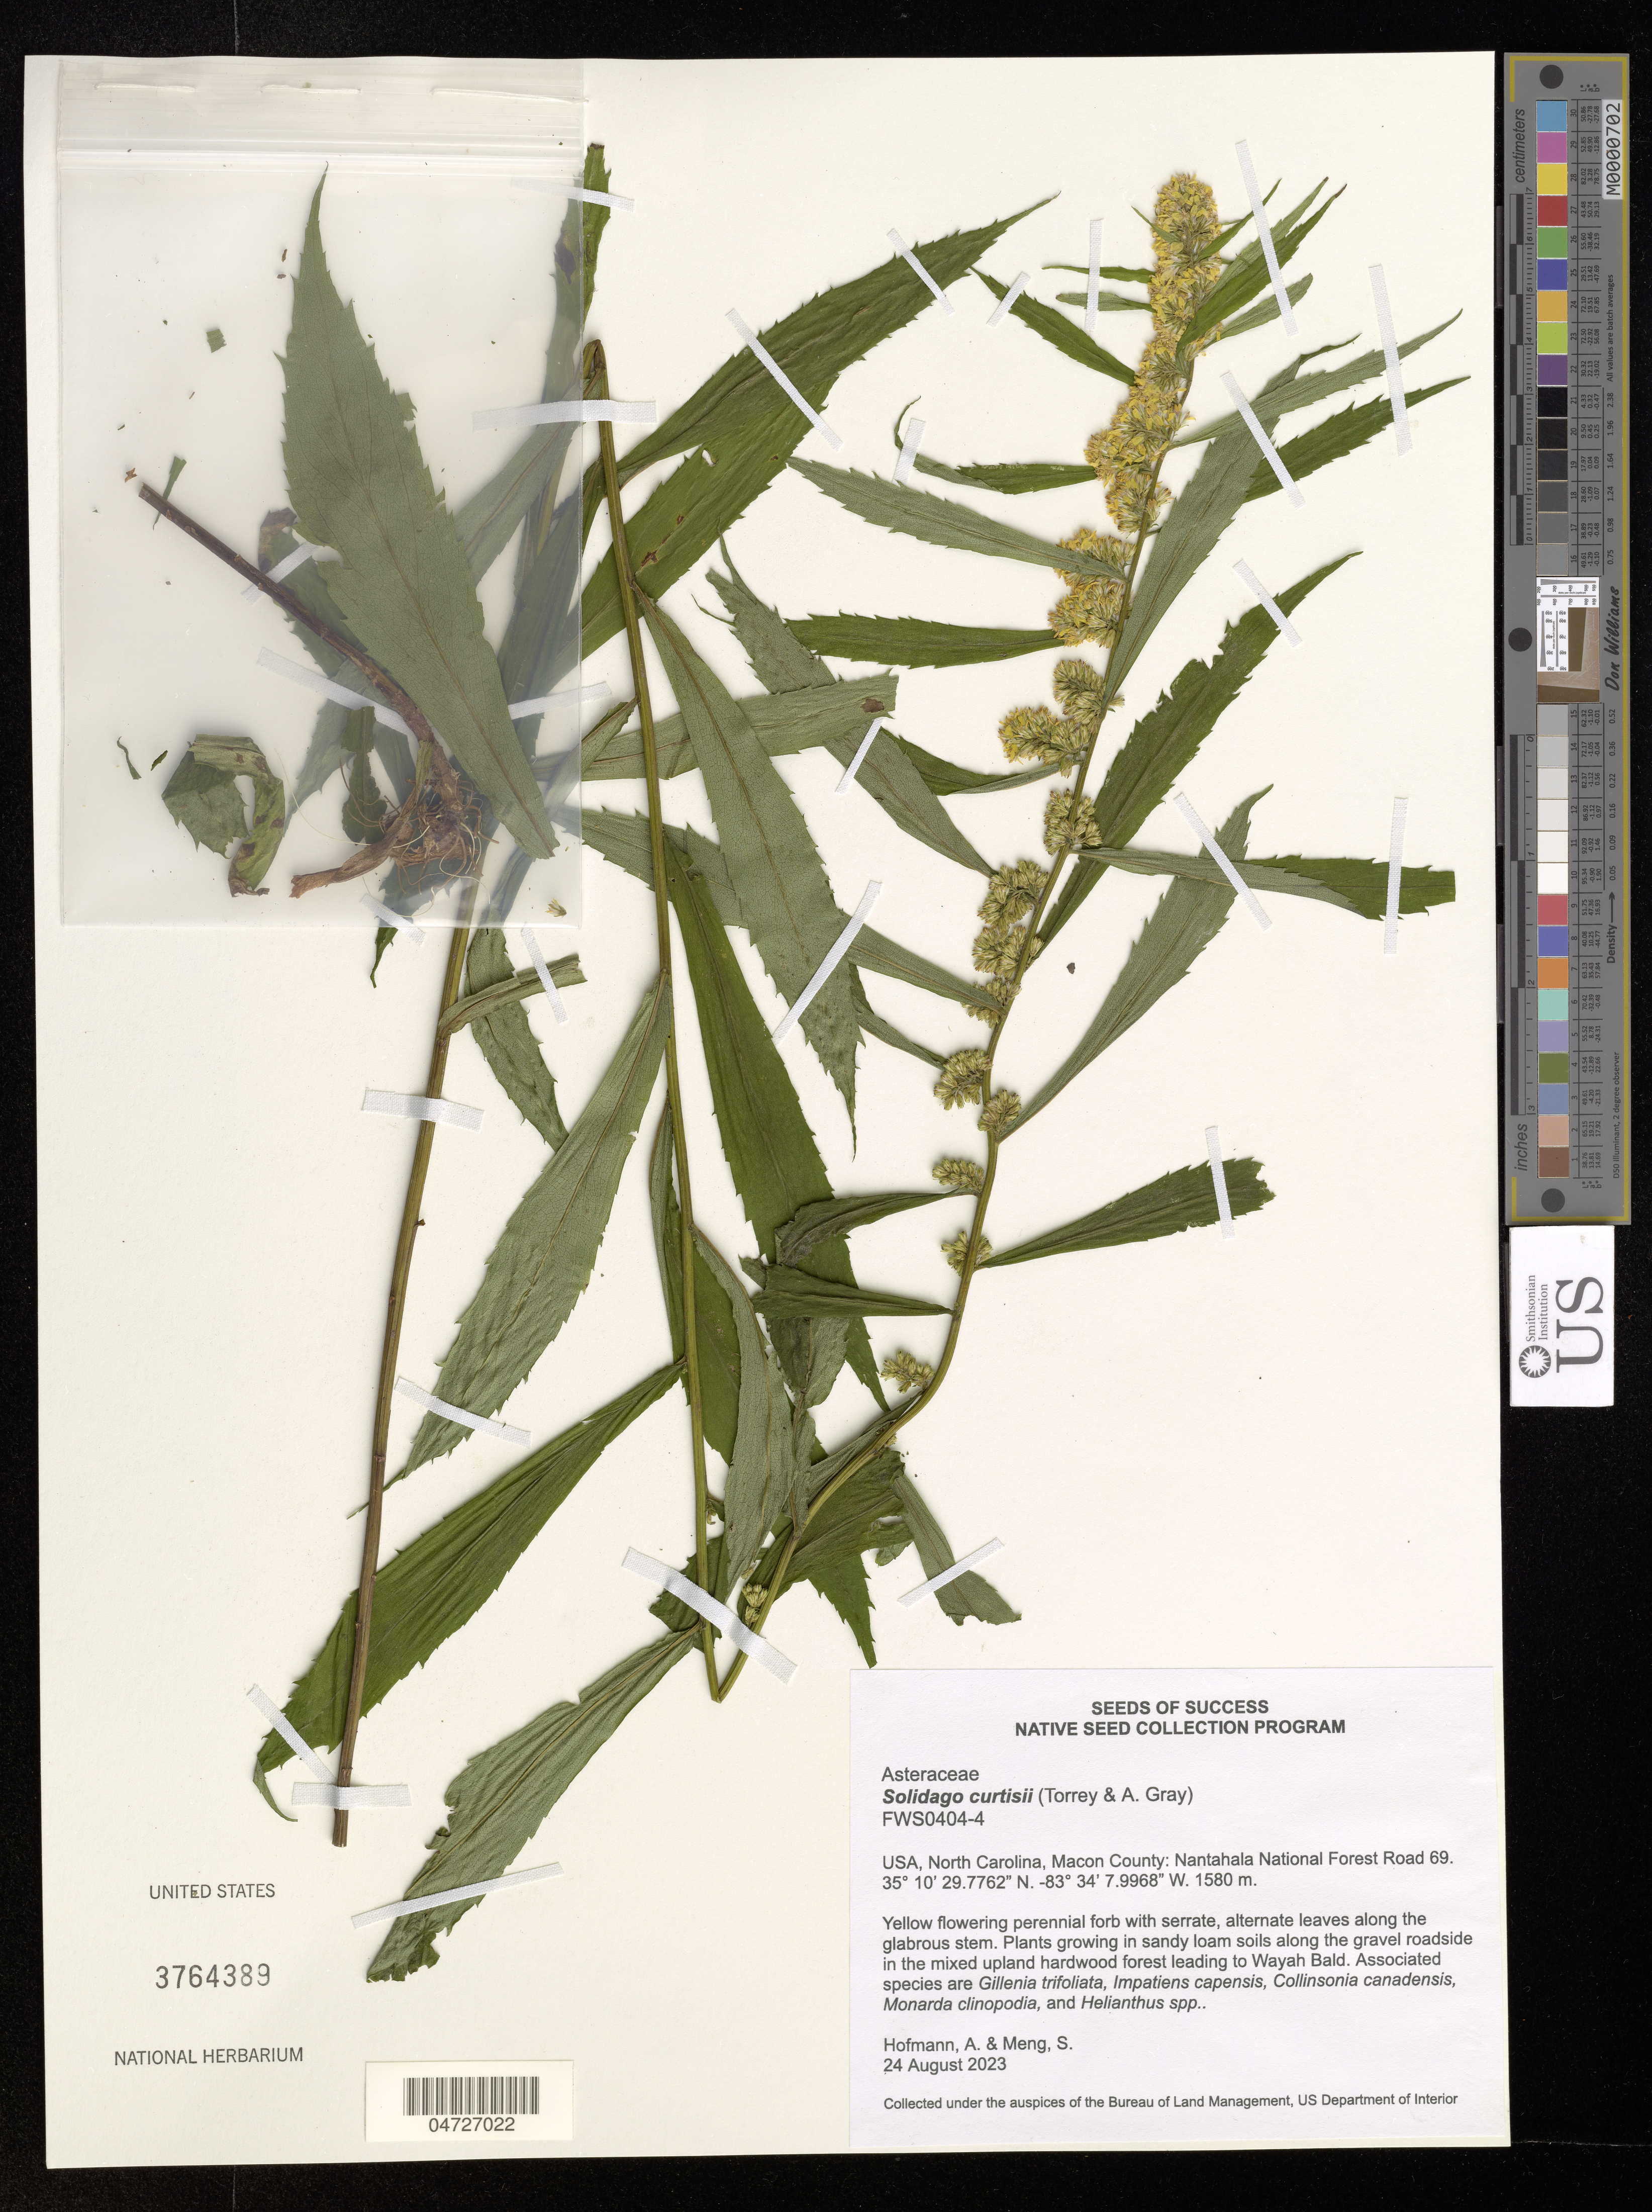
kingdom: Plantae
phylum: Tracheophyta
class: Magnoliopsida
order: Asterales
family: Asteraceae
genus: Solidago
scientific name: Solidago curtisii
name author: Torr. & A. Gray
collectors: A. Hofmann & S. Meng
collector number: FWS0404-4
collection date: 2023-08-24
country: United States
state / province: North Carolina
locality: Macon County: Nantahala National Forest Road 69.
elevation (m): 1580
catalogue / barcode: US 3764389